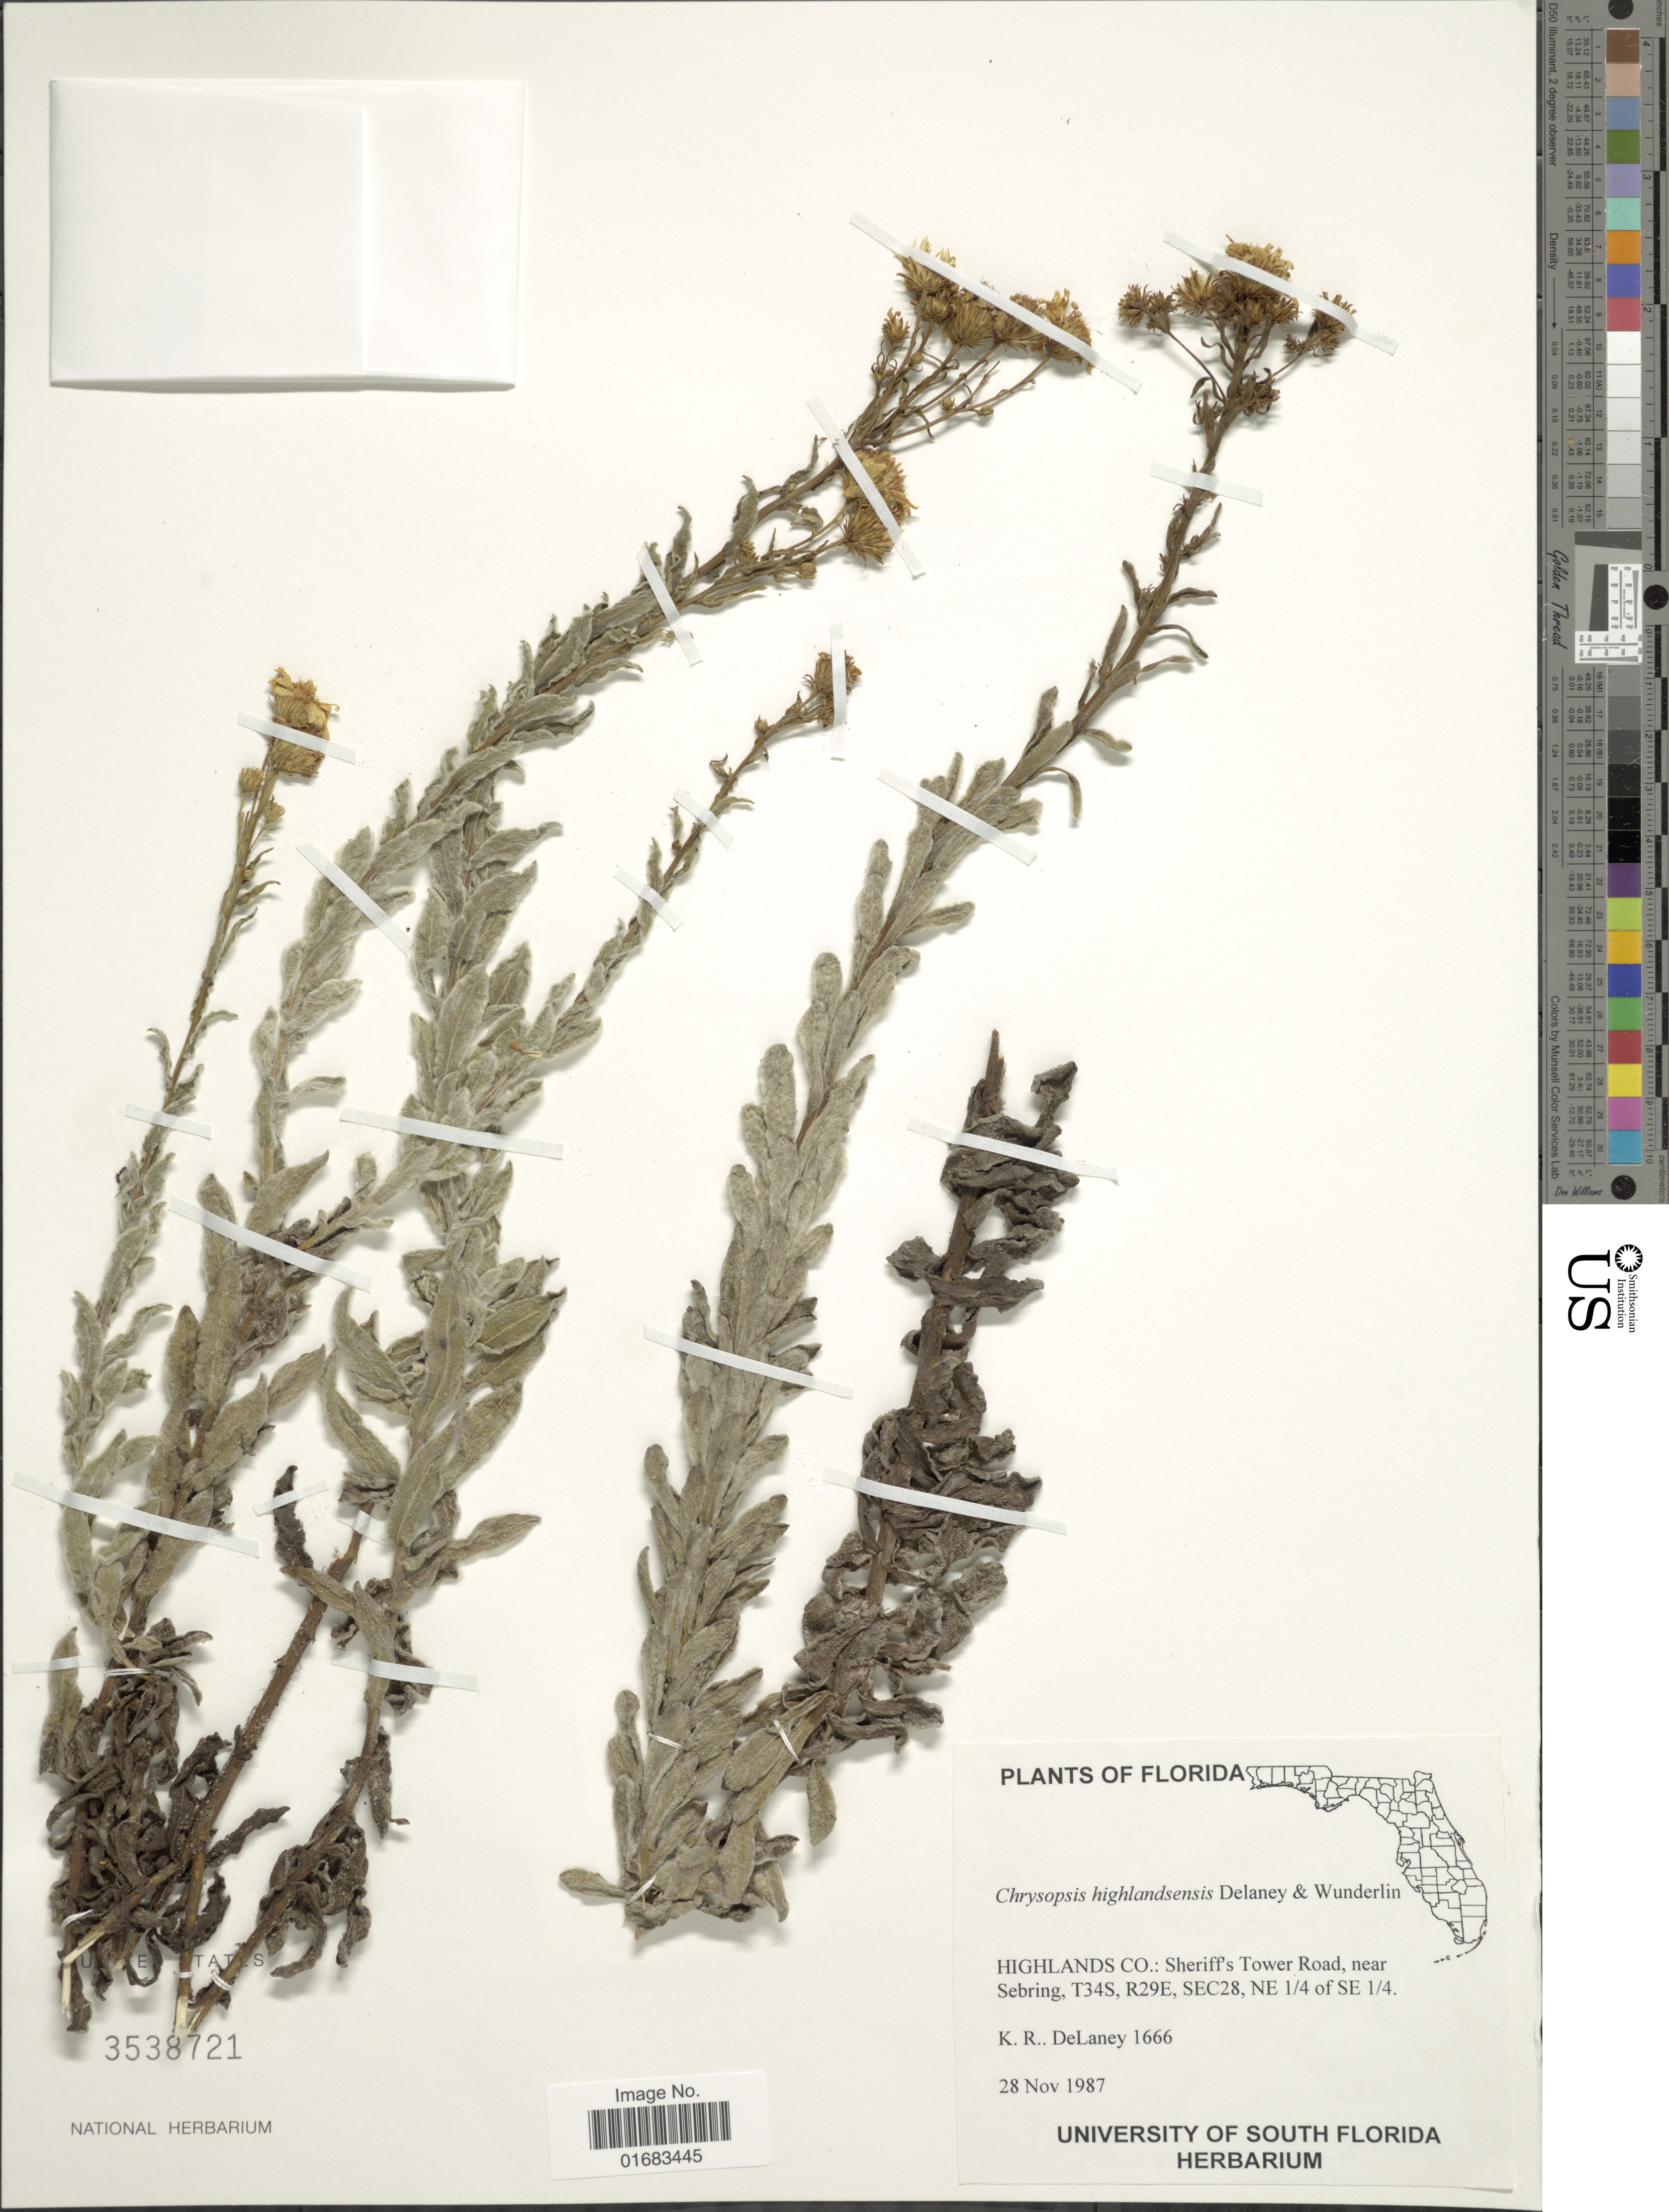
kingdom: Plantae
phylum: Tracheophyta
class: Magnoliopsida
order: Asterales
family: Asteraceae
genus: Chrysopsis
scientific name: Chrysopsis highlandsensis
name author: DeLaney & Wunderlin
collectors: K. R. DeLaney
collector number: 1666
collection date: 1987-11-28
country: United States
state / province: Florida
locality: Highlands Co.: Sheriff's Tower Road, near Sebring, T34S, R29E, SEC28, NE ¼ of SE ¼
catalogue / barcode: US 3538721